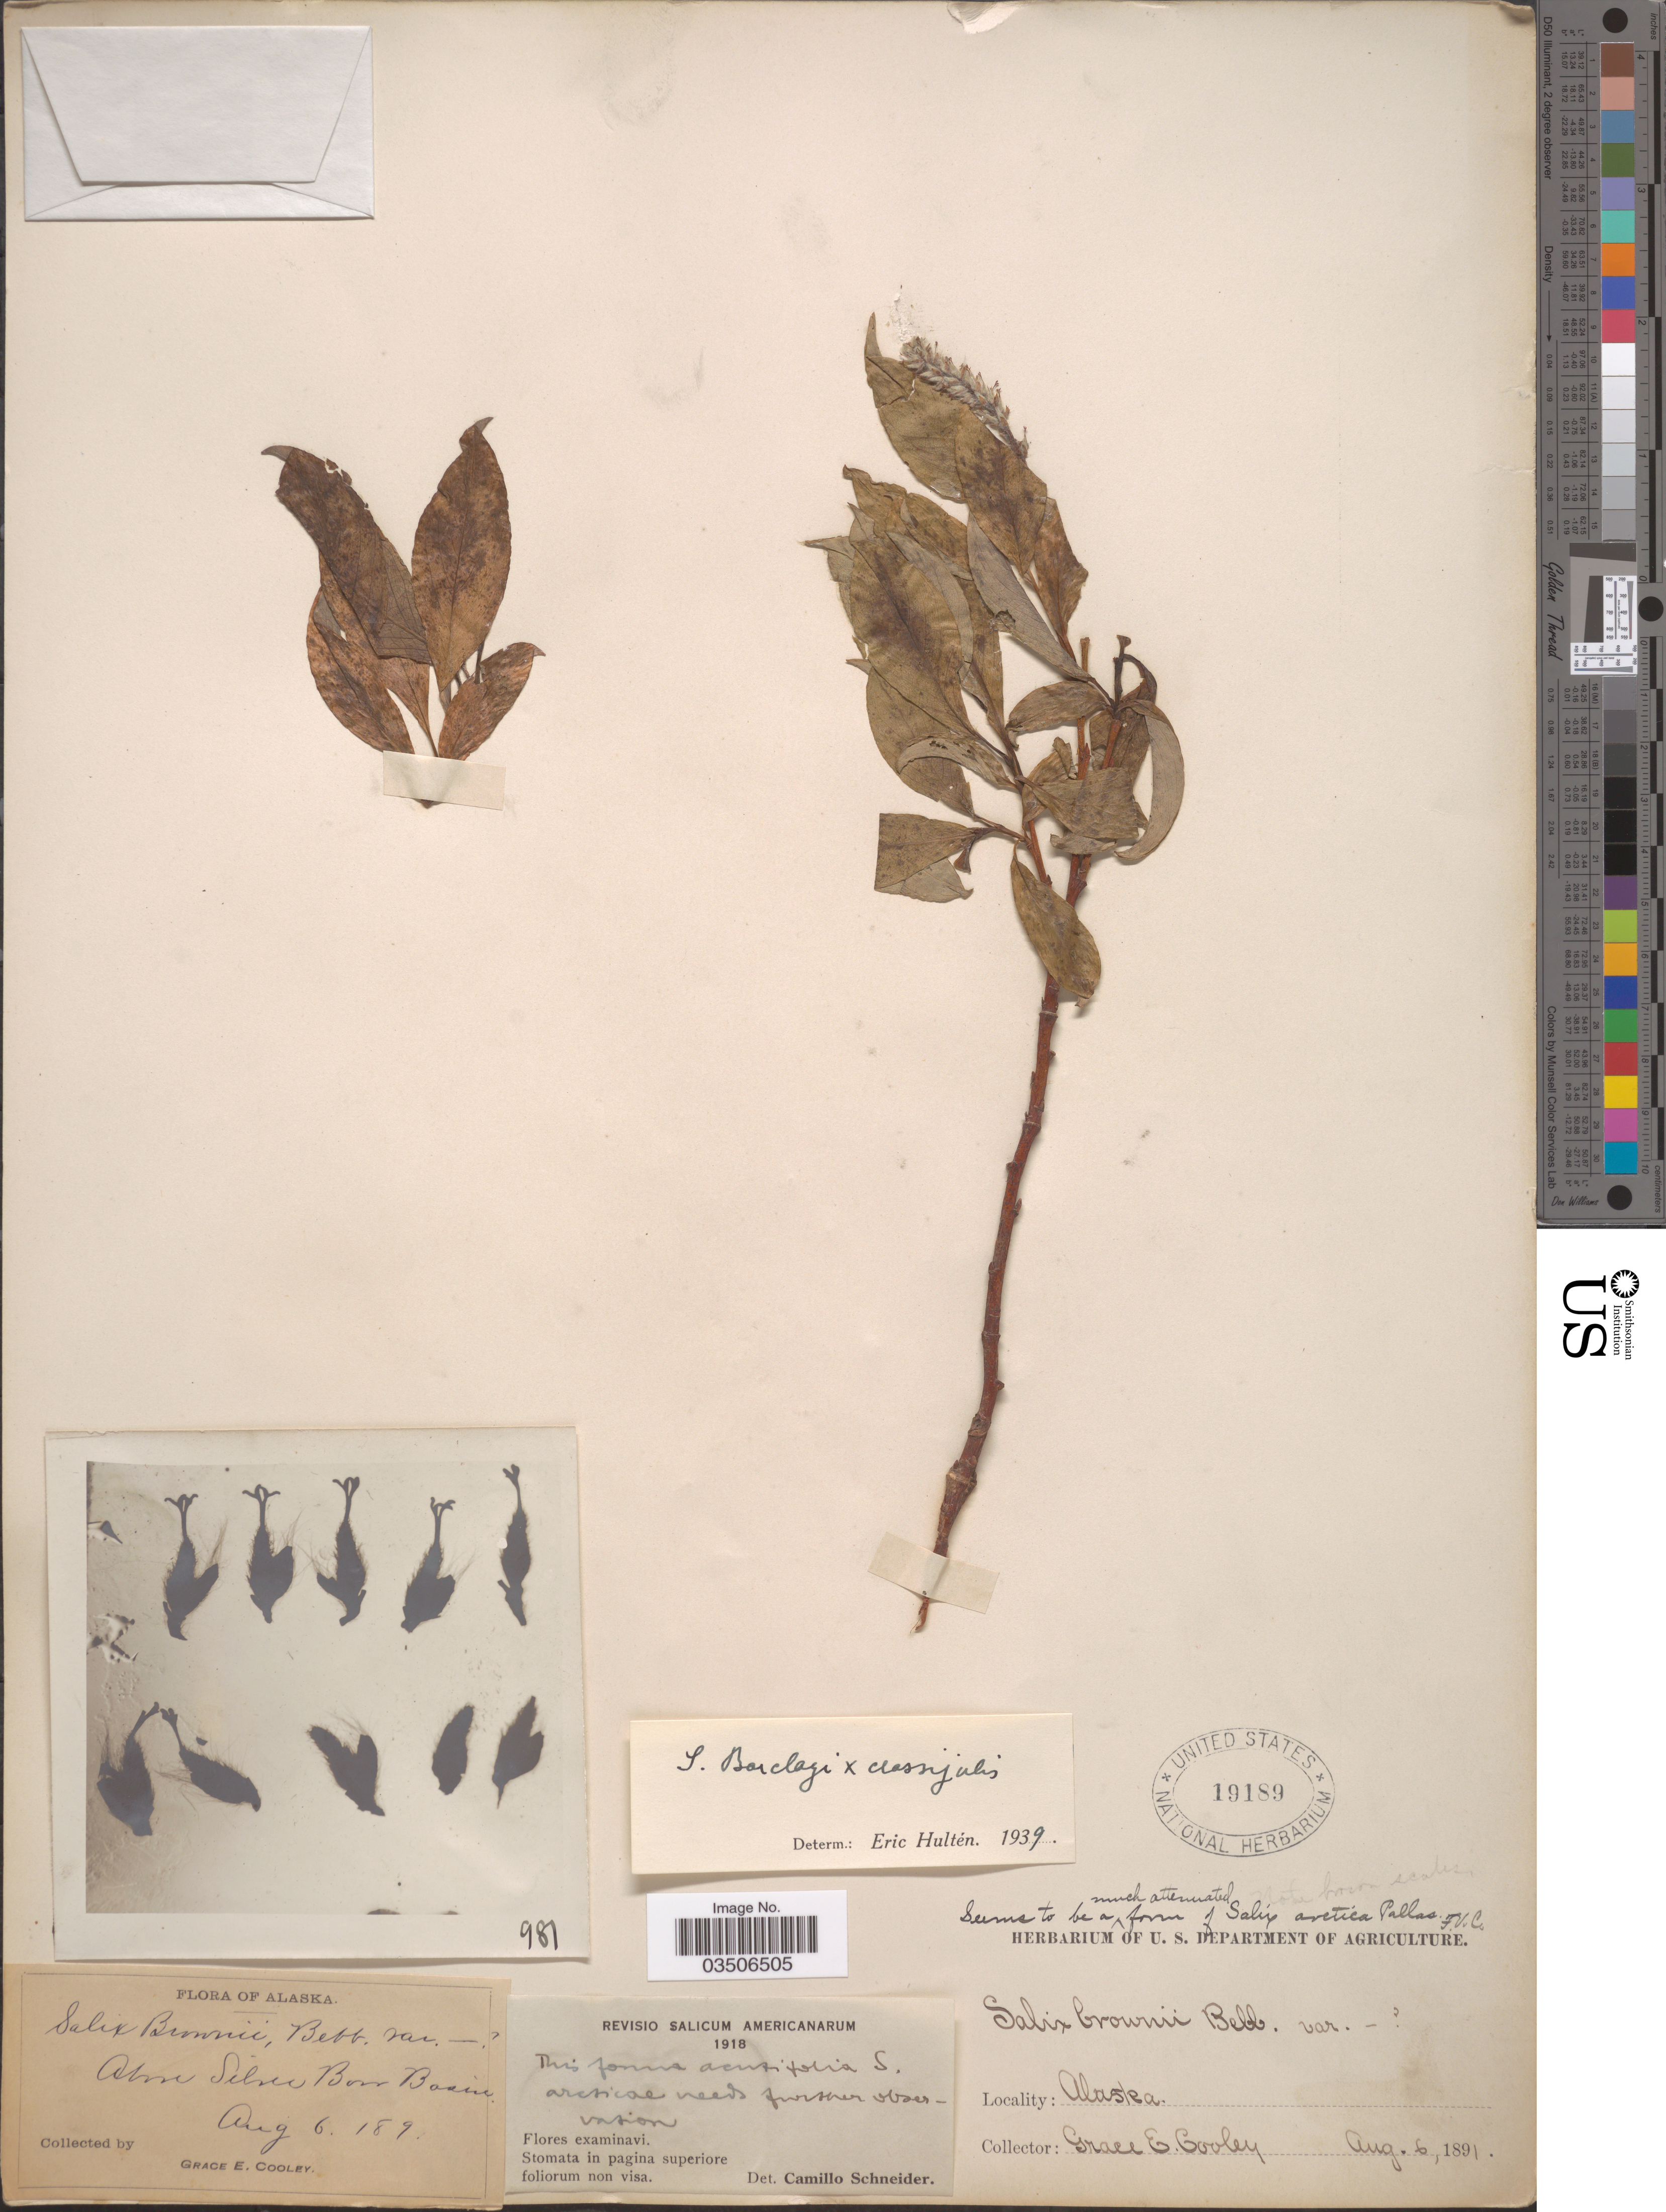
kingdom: Plantae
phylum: Tracheophyta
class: Magnoliopsida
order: Malpighiales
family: Salicaceae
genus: Salix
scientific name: Salix cordata x S. sericea Marshall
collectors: G. E. Cooley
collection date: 1891-08-06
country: United States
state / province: Alaska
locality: Above Silver Bow Basin.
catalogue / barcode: US 19189